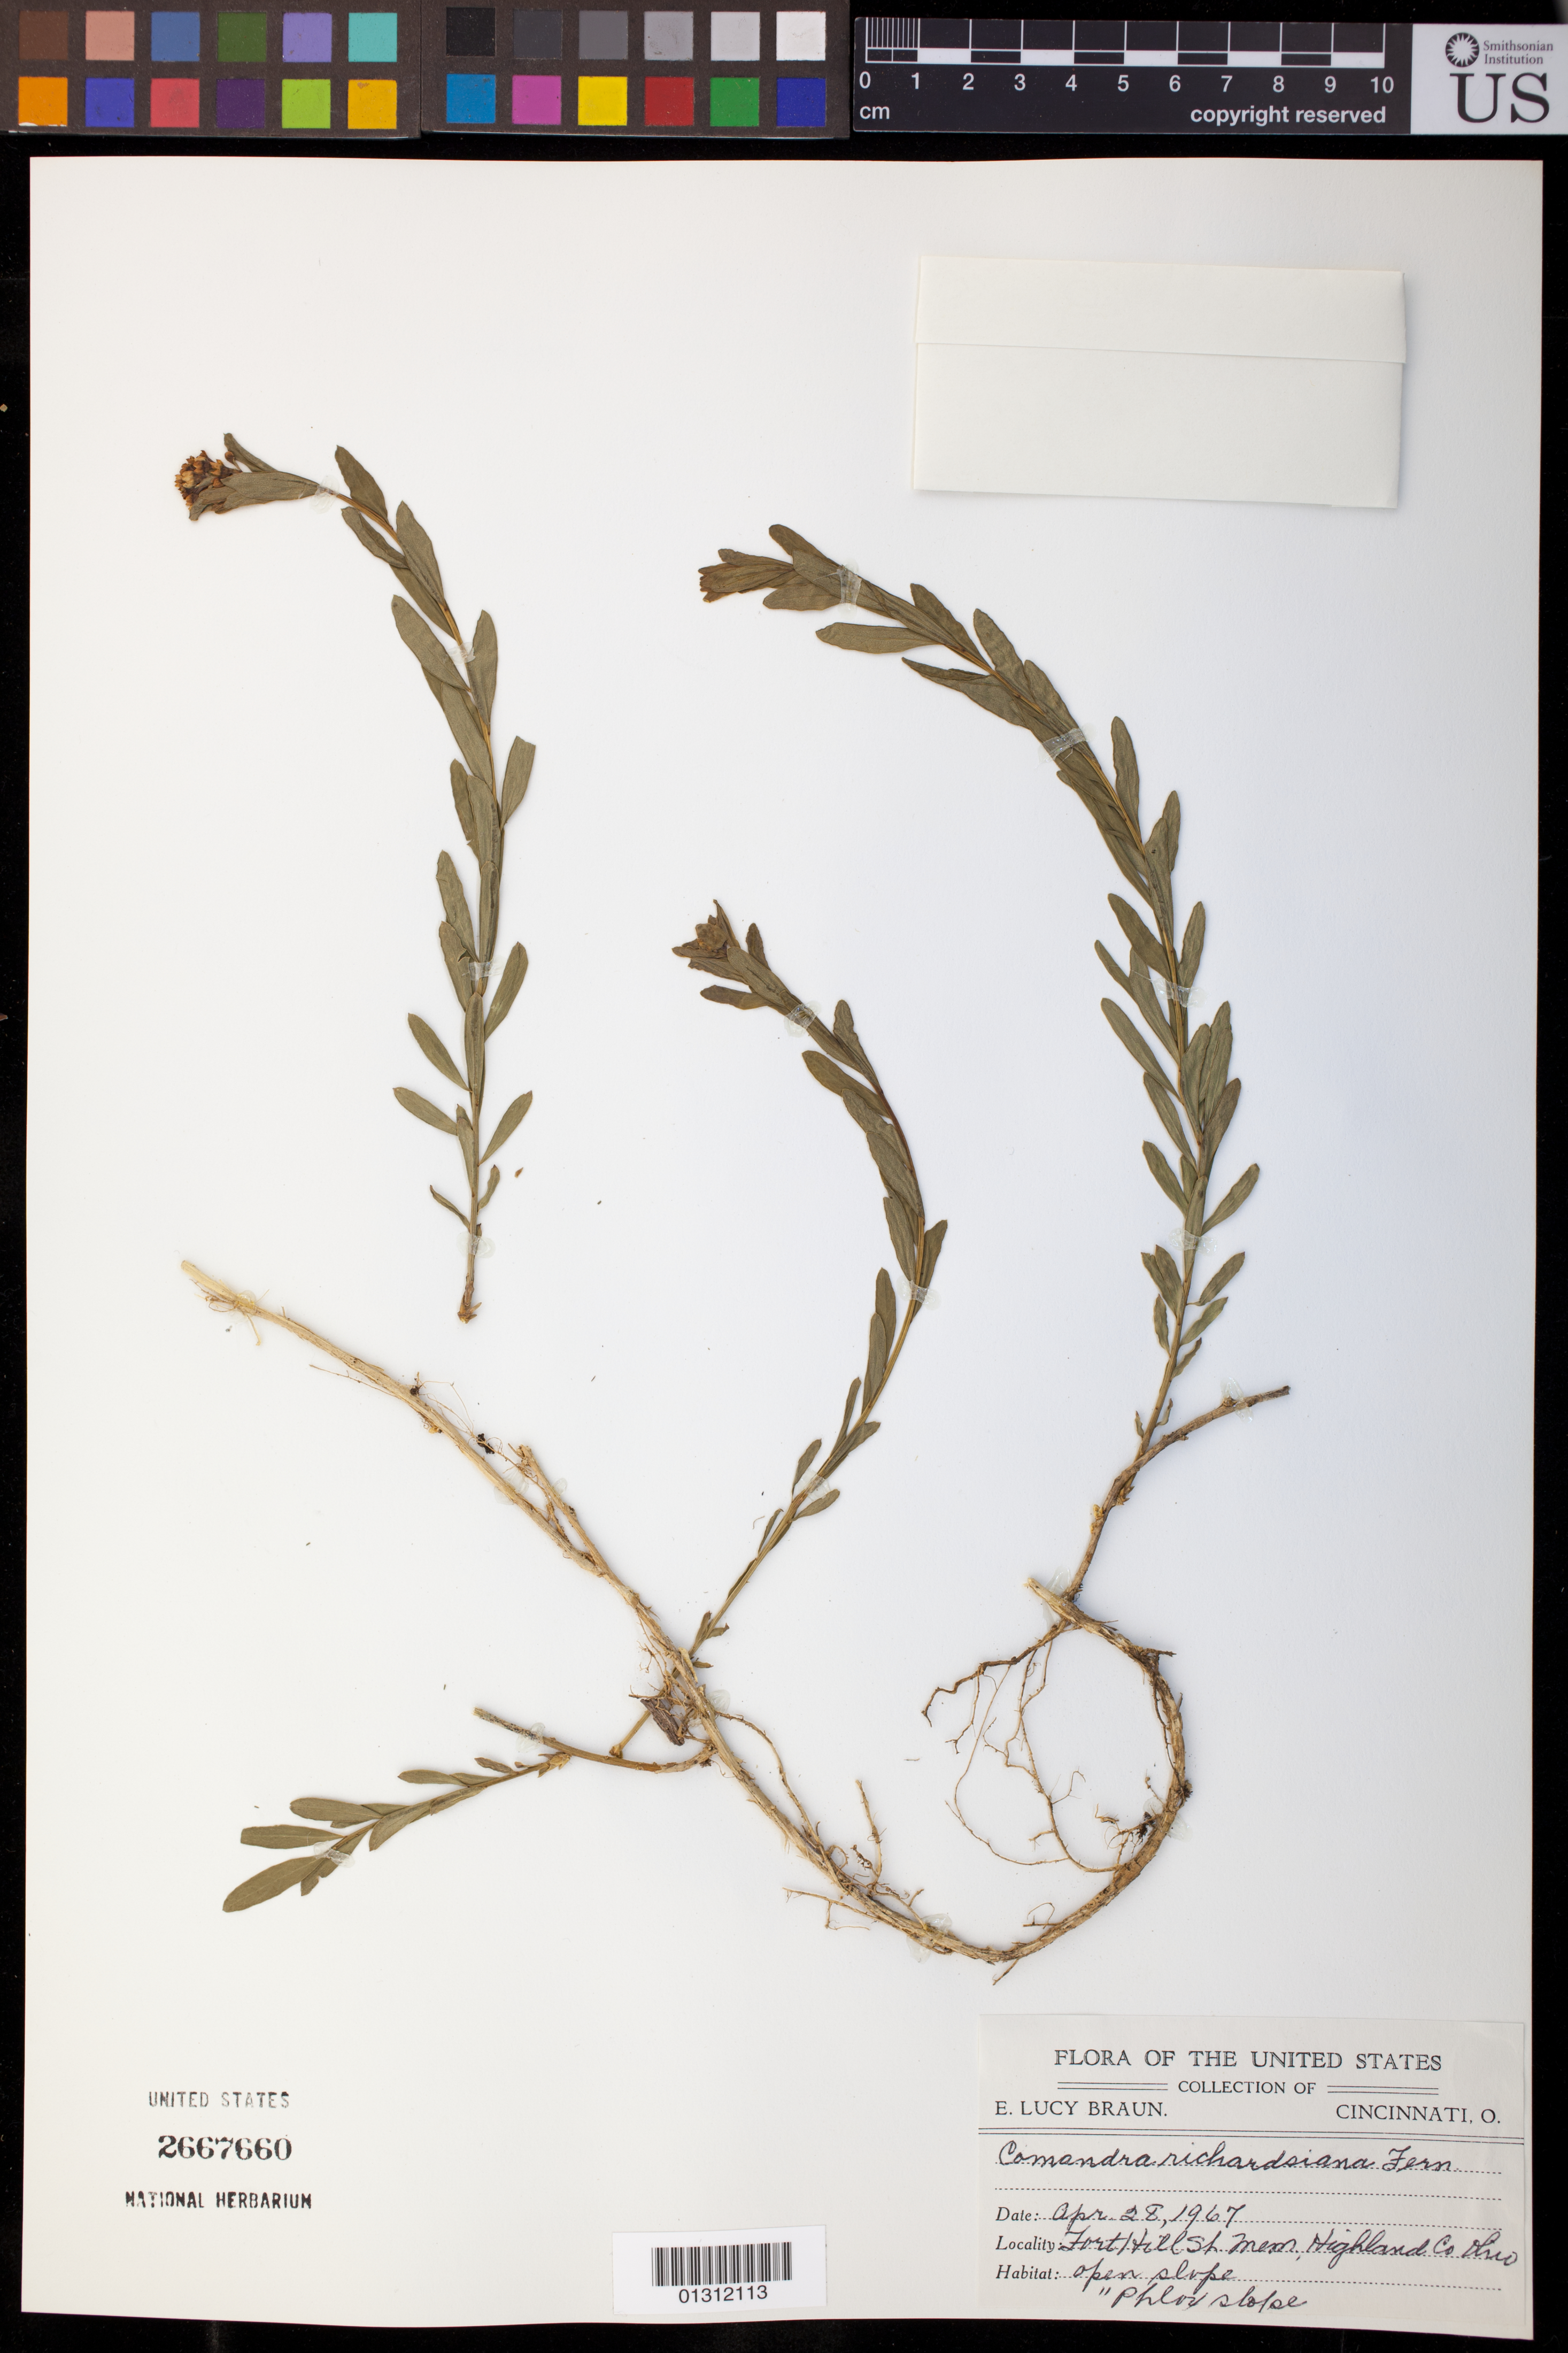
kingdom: Plantae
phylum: Tracheophyta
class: Magnoliopsida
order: Santalales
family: Comandraceae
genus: Comandra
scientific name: Comandra richardsiana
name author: Fernald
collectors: E. L. Braun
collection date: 1967-04-28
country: United States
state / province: Ohio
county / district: Highland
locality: Fort Hill St. Mem.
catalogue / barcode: US 2667660